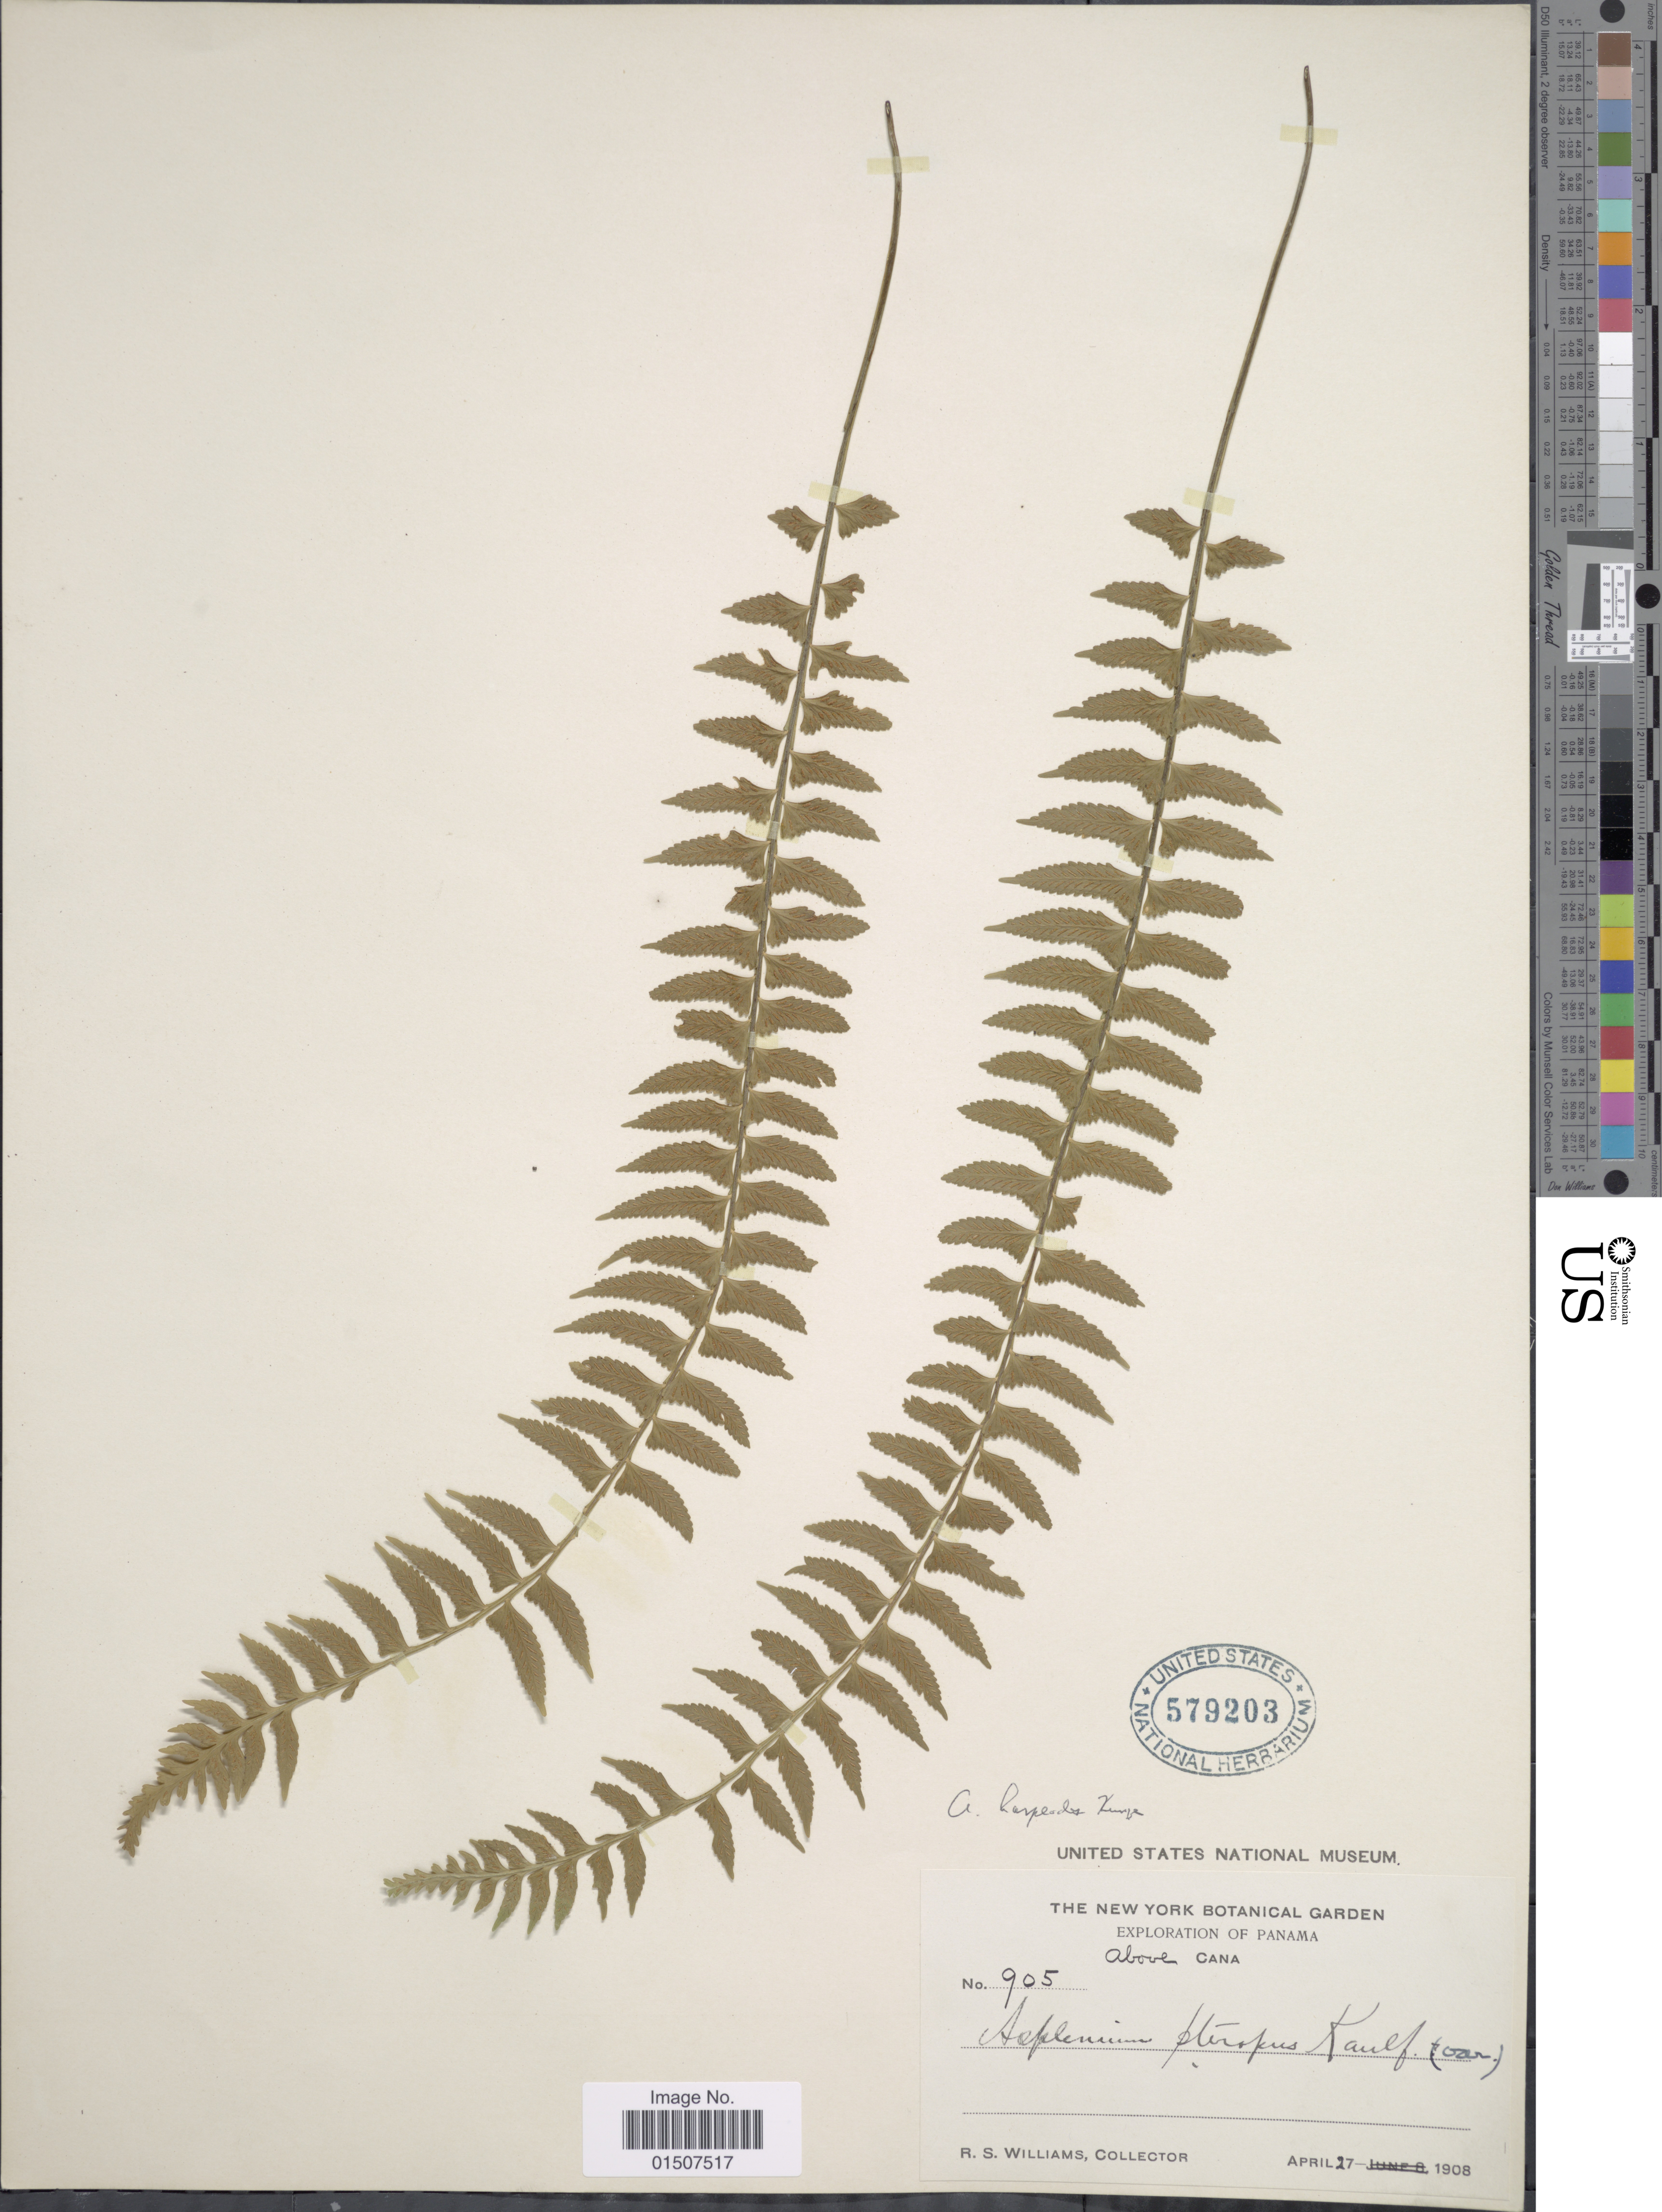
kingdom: Plantae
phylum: Tracheophyta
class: Polypodiopsida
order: Polypodiales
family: Aspleniaceae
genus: Asplenium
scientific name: Asplenium pteropus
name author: Kaulf.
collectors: R. S. Williams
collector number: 905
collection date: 1908-06-27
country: Panama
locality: Exploriation of Panama. Above Cana.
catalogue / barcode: US 579203